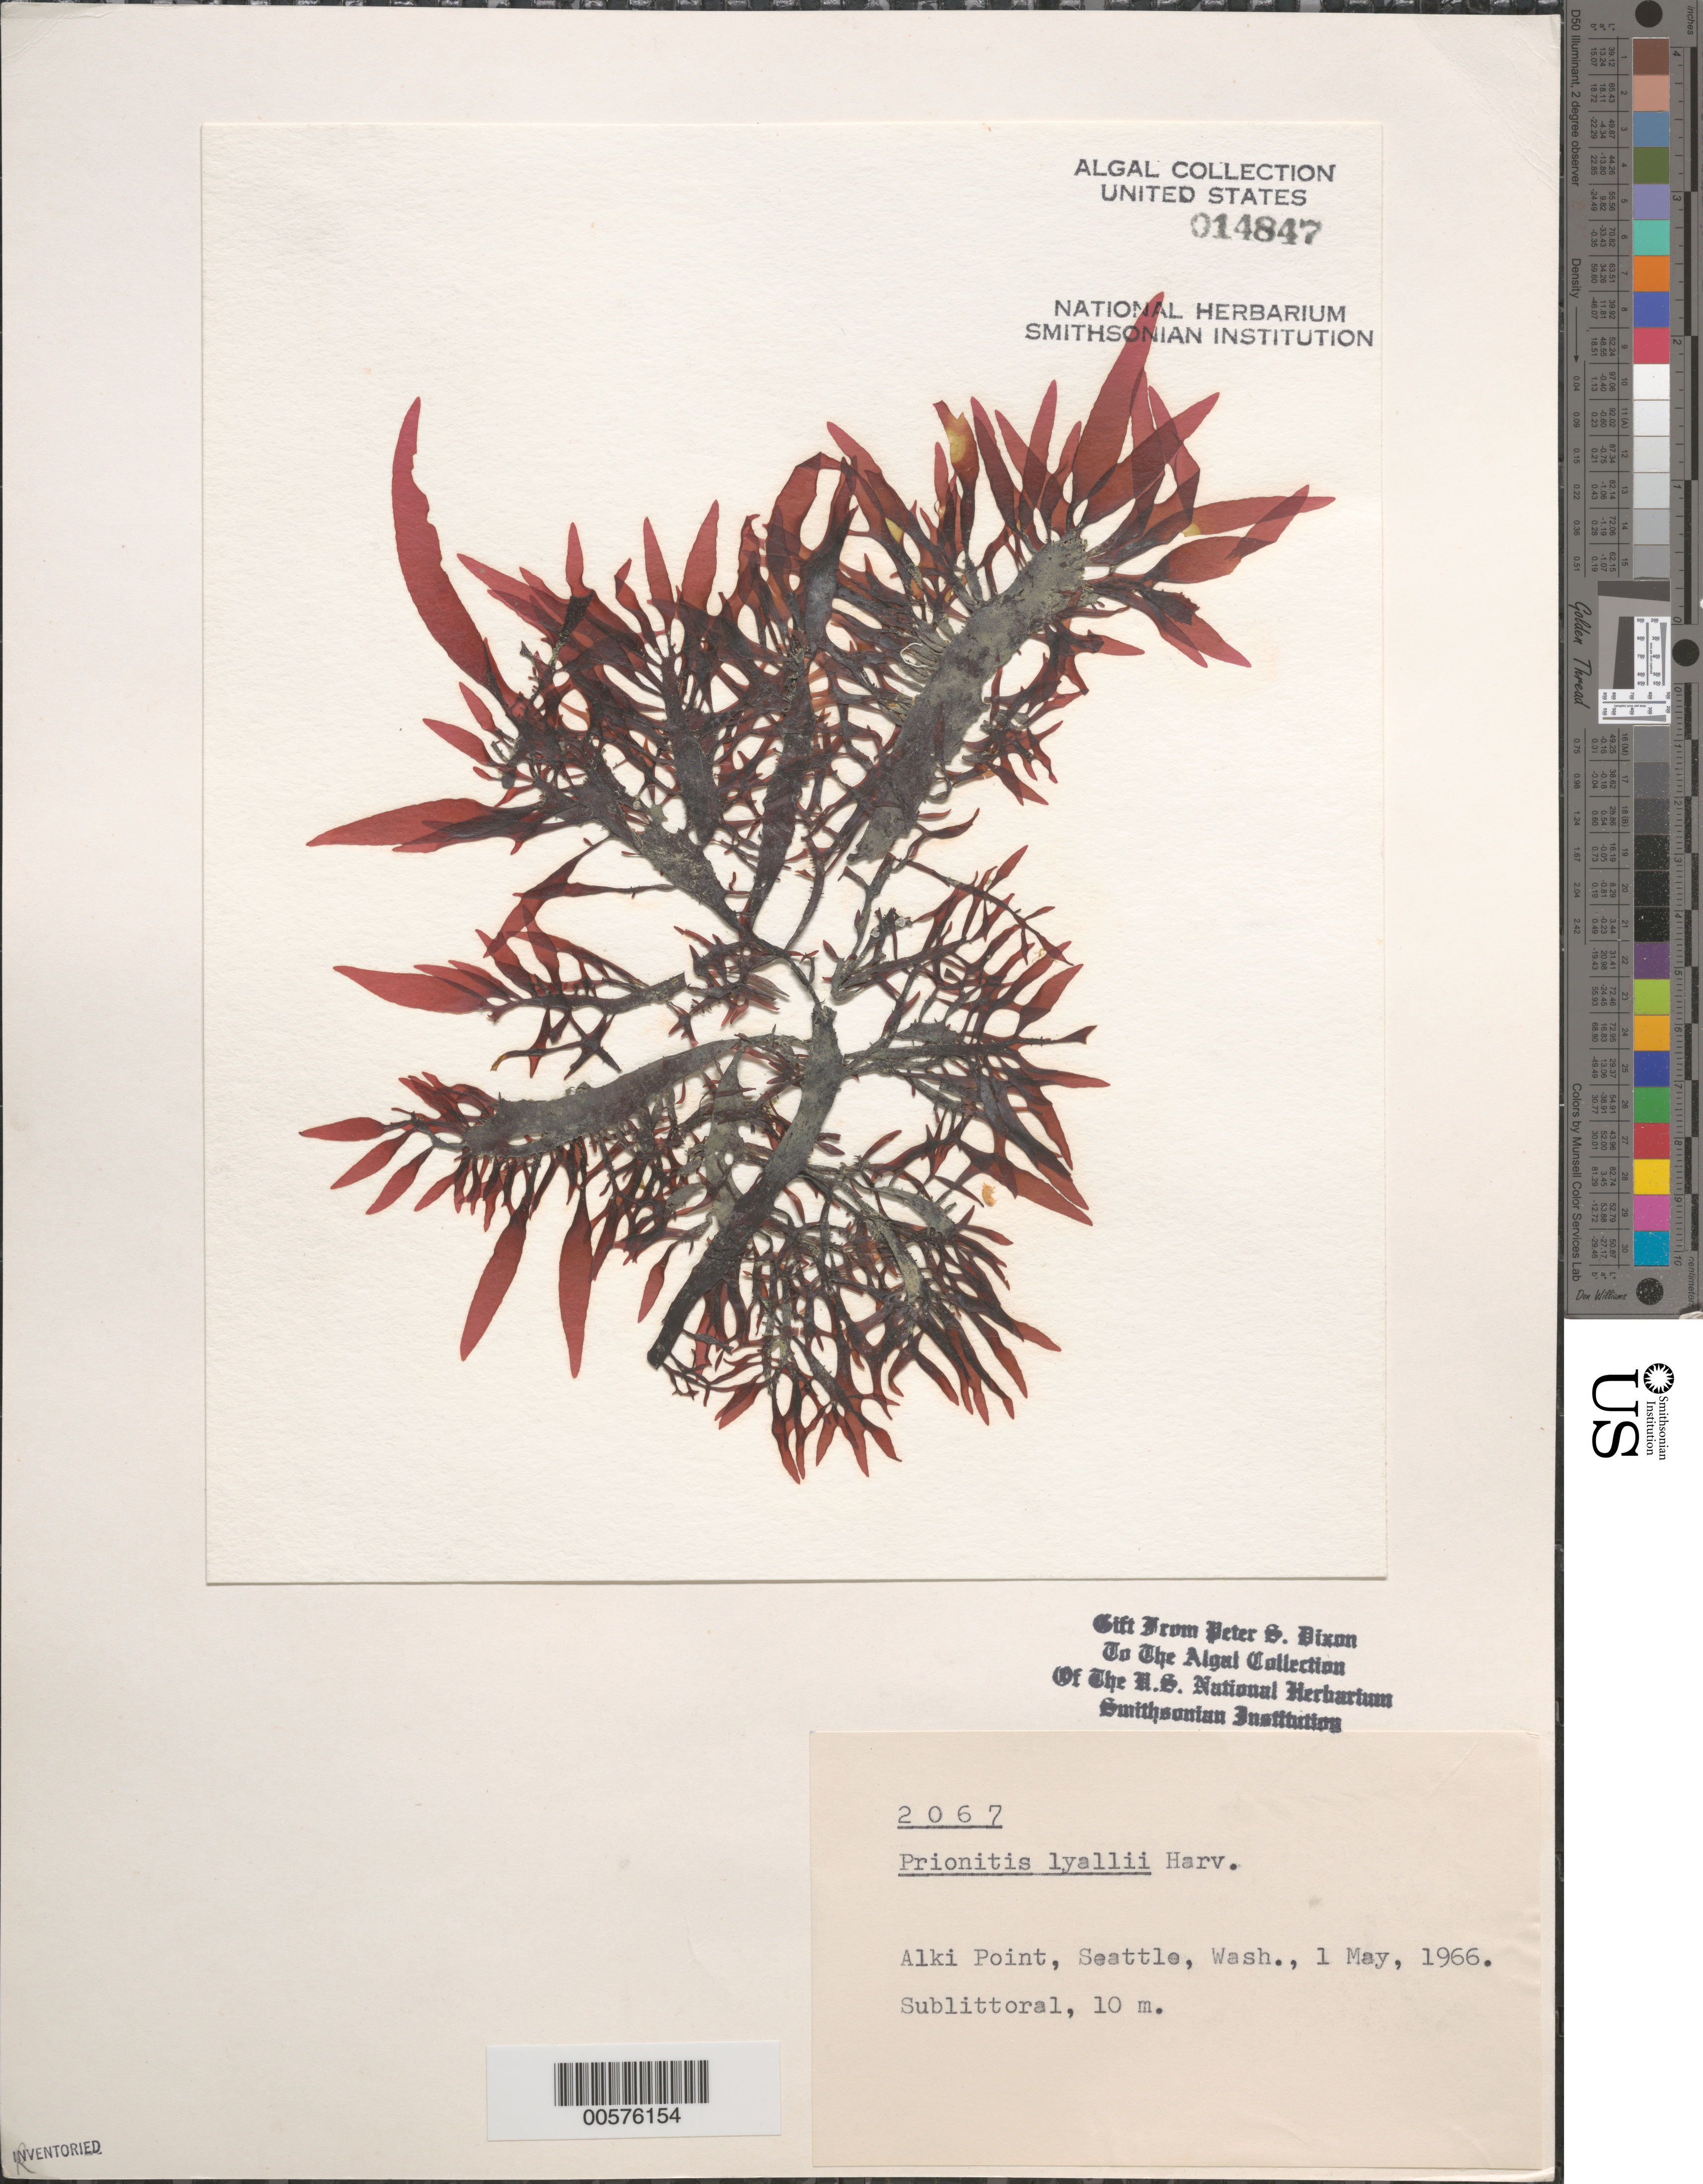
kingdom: Plantae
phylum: Rhodophyta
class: Florideophyceae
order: Cryptonemiales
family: Cryptonemiaceae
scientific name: Prionitis sternbergii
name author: (C. Agardh) J. Agardh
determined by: Algae name updating Project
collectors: P. S. Dixon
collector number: PSD 2067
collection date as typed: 01 May 1966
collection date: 1966-05-01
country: United States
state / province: Washington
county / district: King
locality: Alki Point, Seattle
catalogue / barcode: US 14847